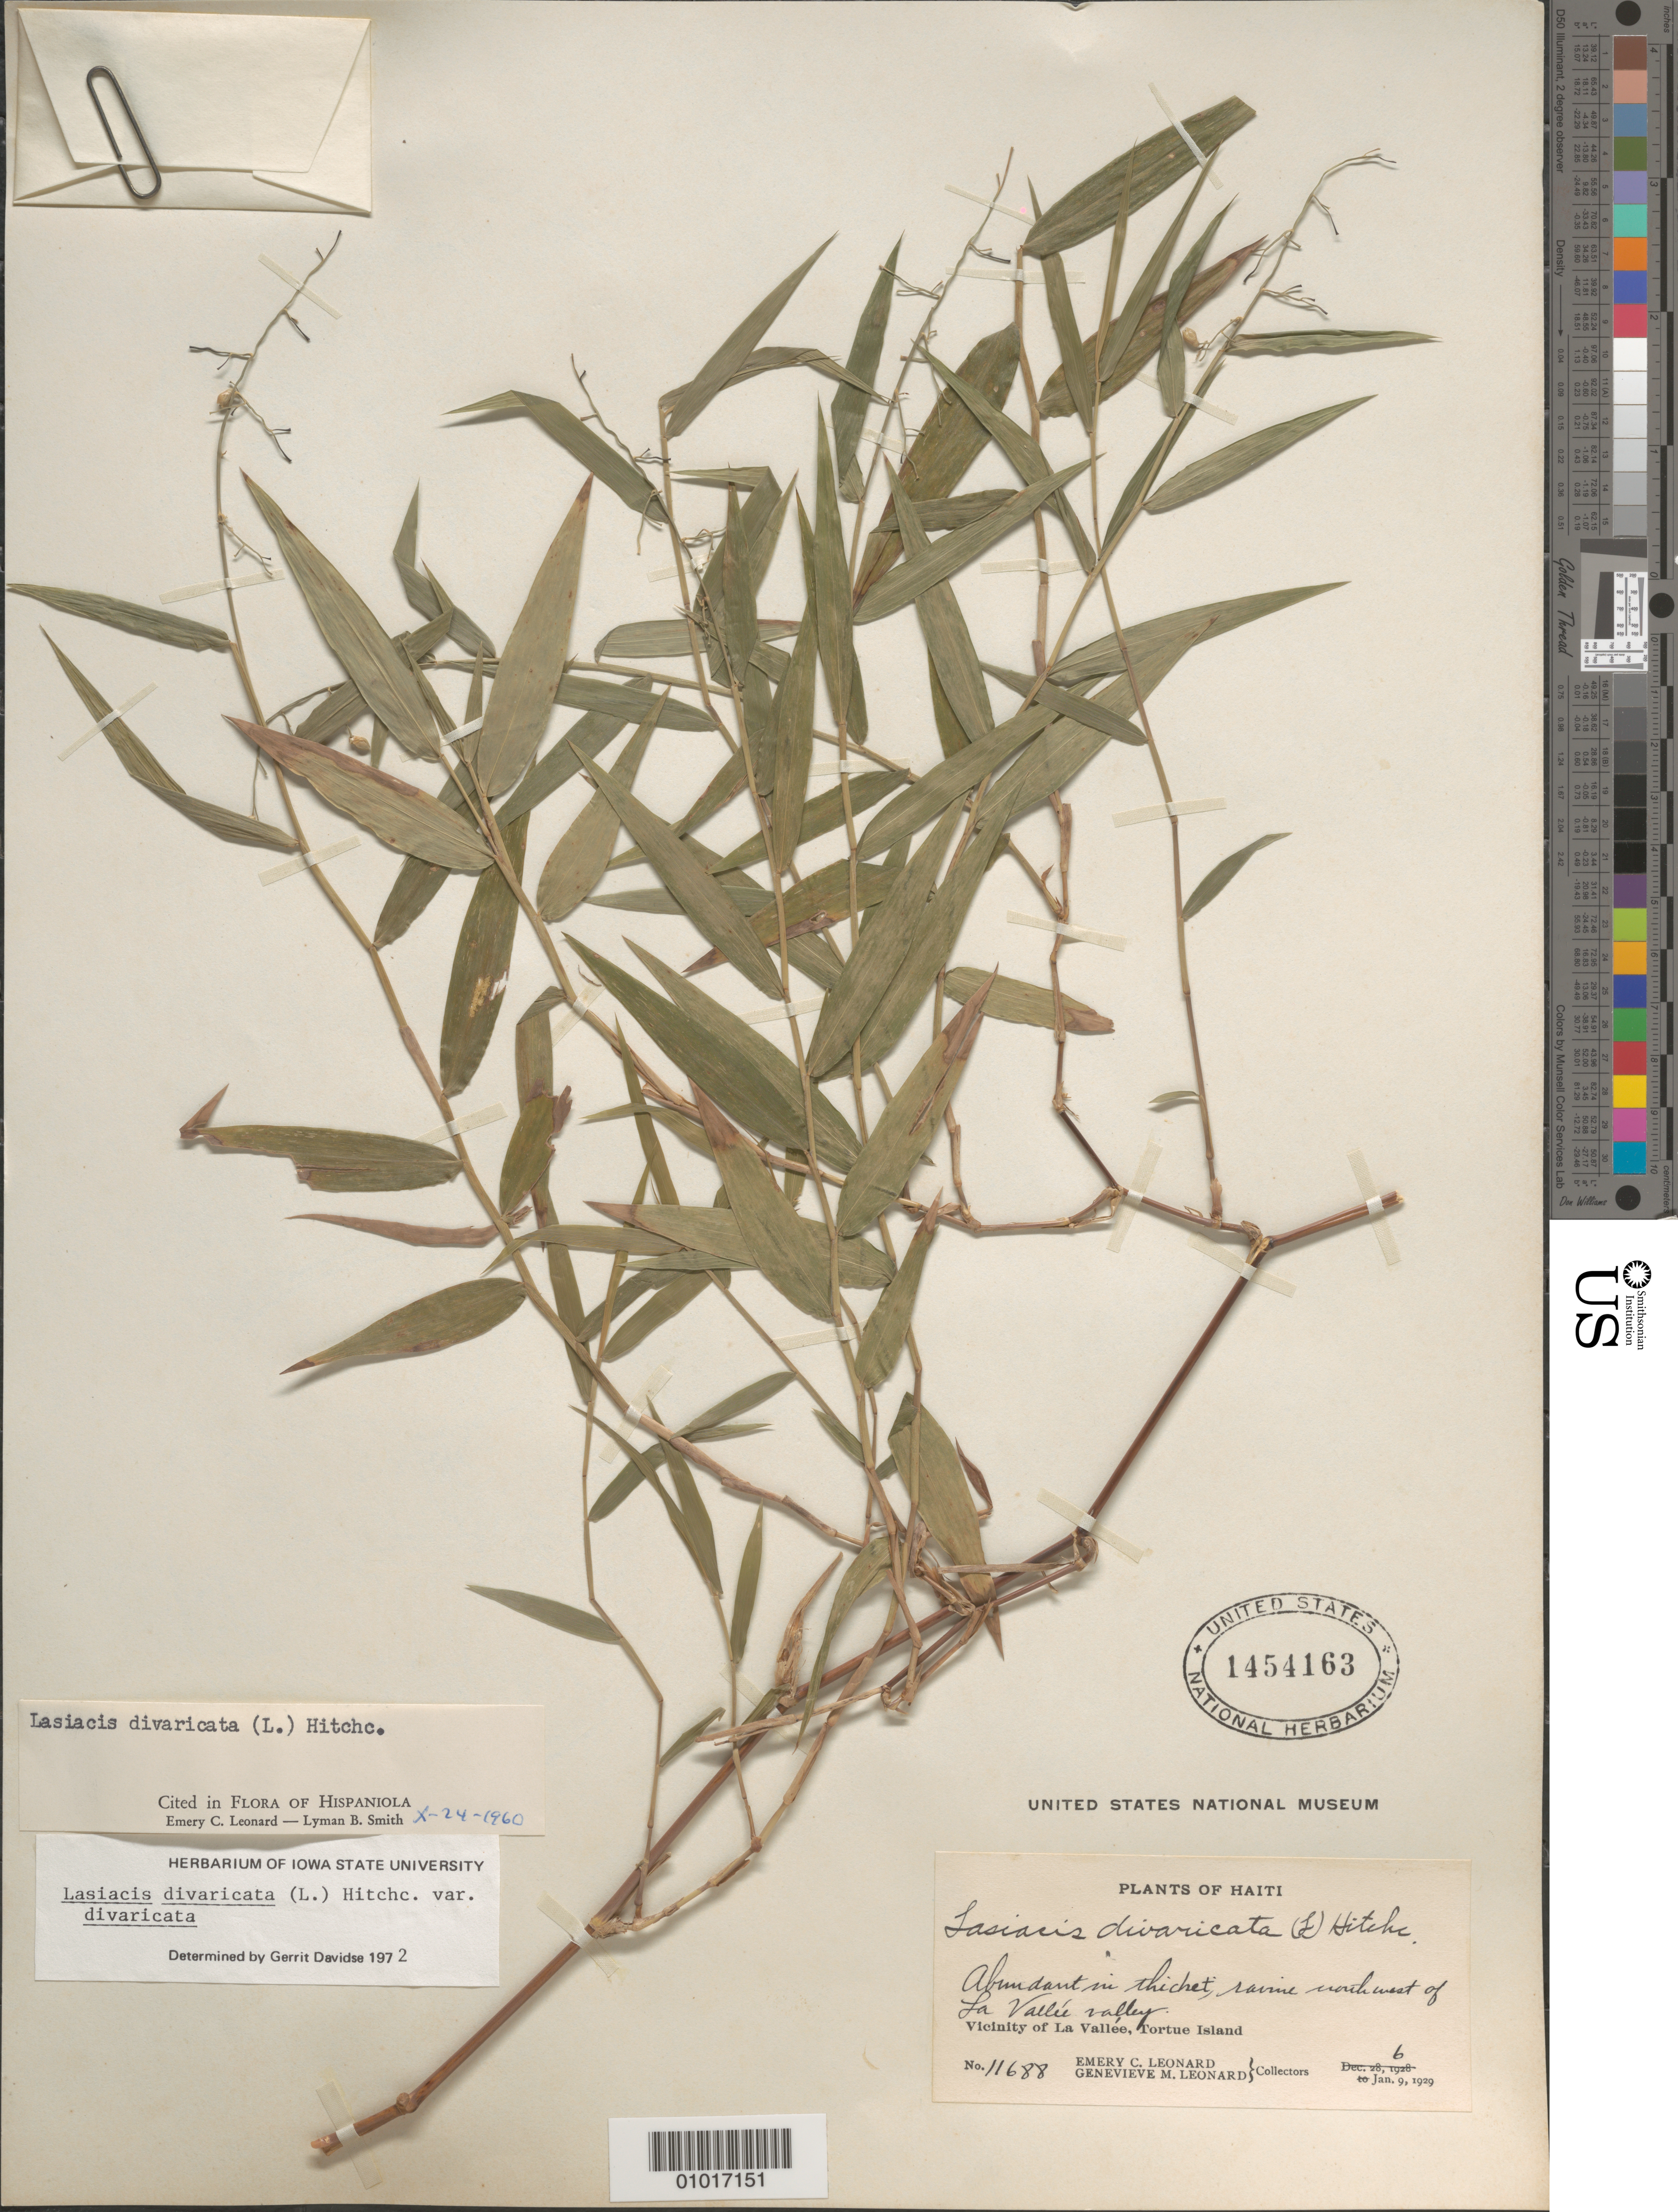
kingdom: Plantae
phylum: Tracheophyta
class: Liliopsida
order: Poales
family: Poaceae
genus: Lasiacis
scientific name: Lasiacis divaricata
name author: (L.) Hitchc.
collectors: E. C. Leonard & G. M. Leonard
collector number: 11688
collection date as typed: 06 Jan 1929 or 09 Jan 1929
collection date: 1929-01-06 or 1929-01-09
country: Haiti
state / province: Nord-Óuest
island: Île de la Tortue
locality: Vicinity of La Vallee, Tortue Island; ravine northwest of La Vallee Valley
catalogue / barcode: US 1454163